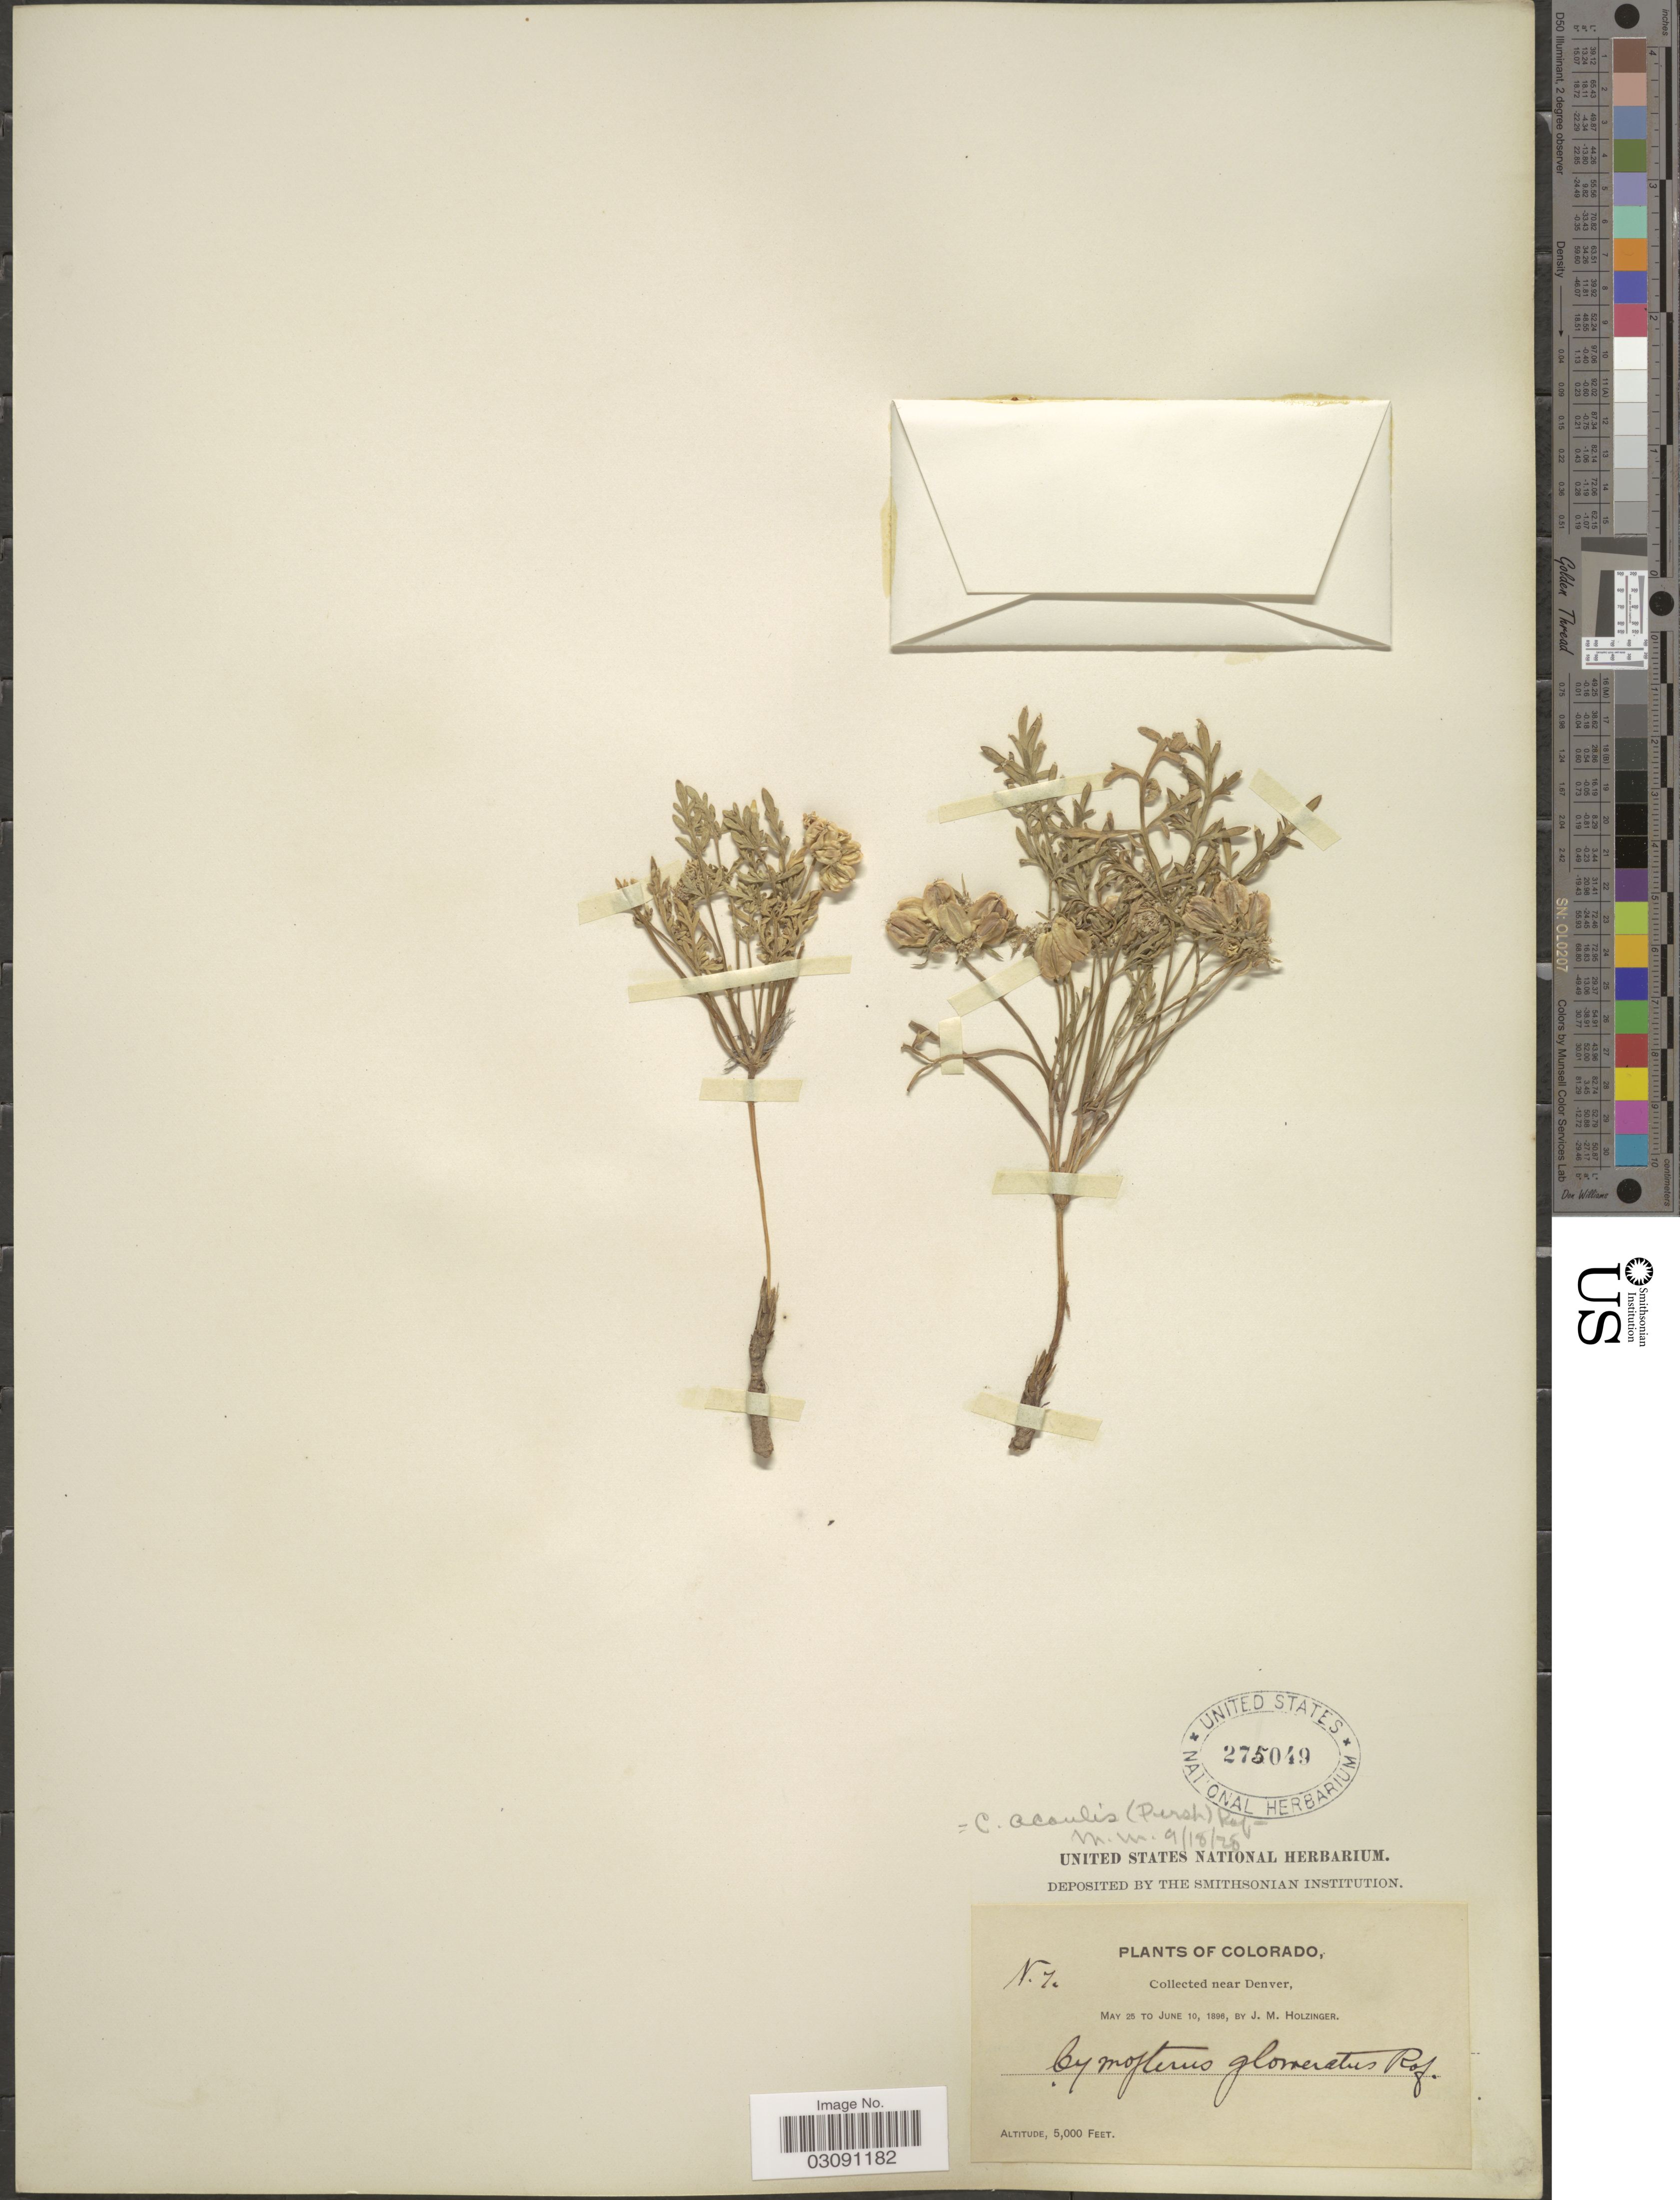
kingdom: Plantae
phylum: Tracheophyta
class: Magnoliopsida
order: Apiales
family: Apiaceae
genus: Cymopterus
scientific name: Cymopterus acaulis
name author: (Pursh) Raf.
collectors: J. M. Holzinger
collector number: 7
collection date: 1896-05-25/1896-06-10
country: United States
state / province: Colorado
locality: Near Denver.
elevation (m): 1524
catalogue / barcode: US 275049